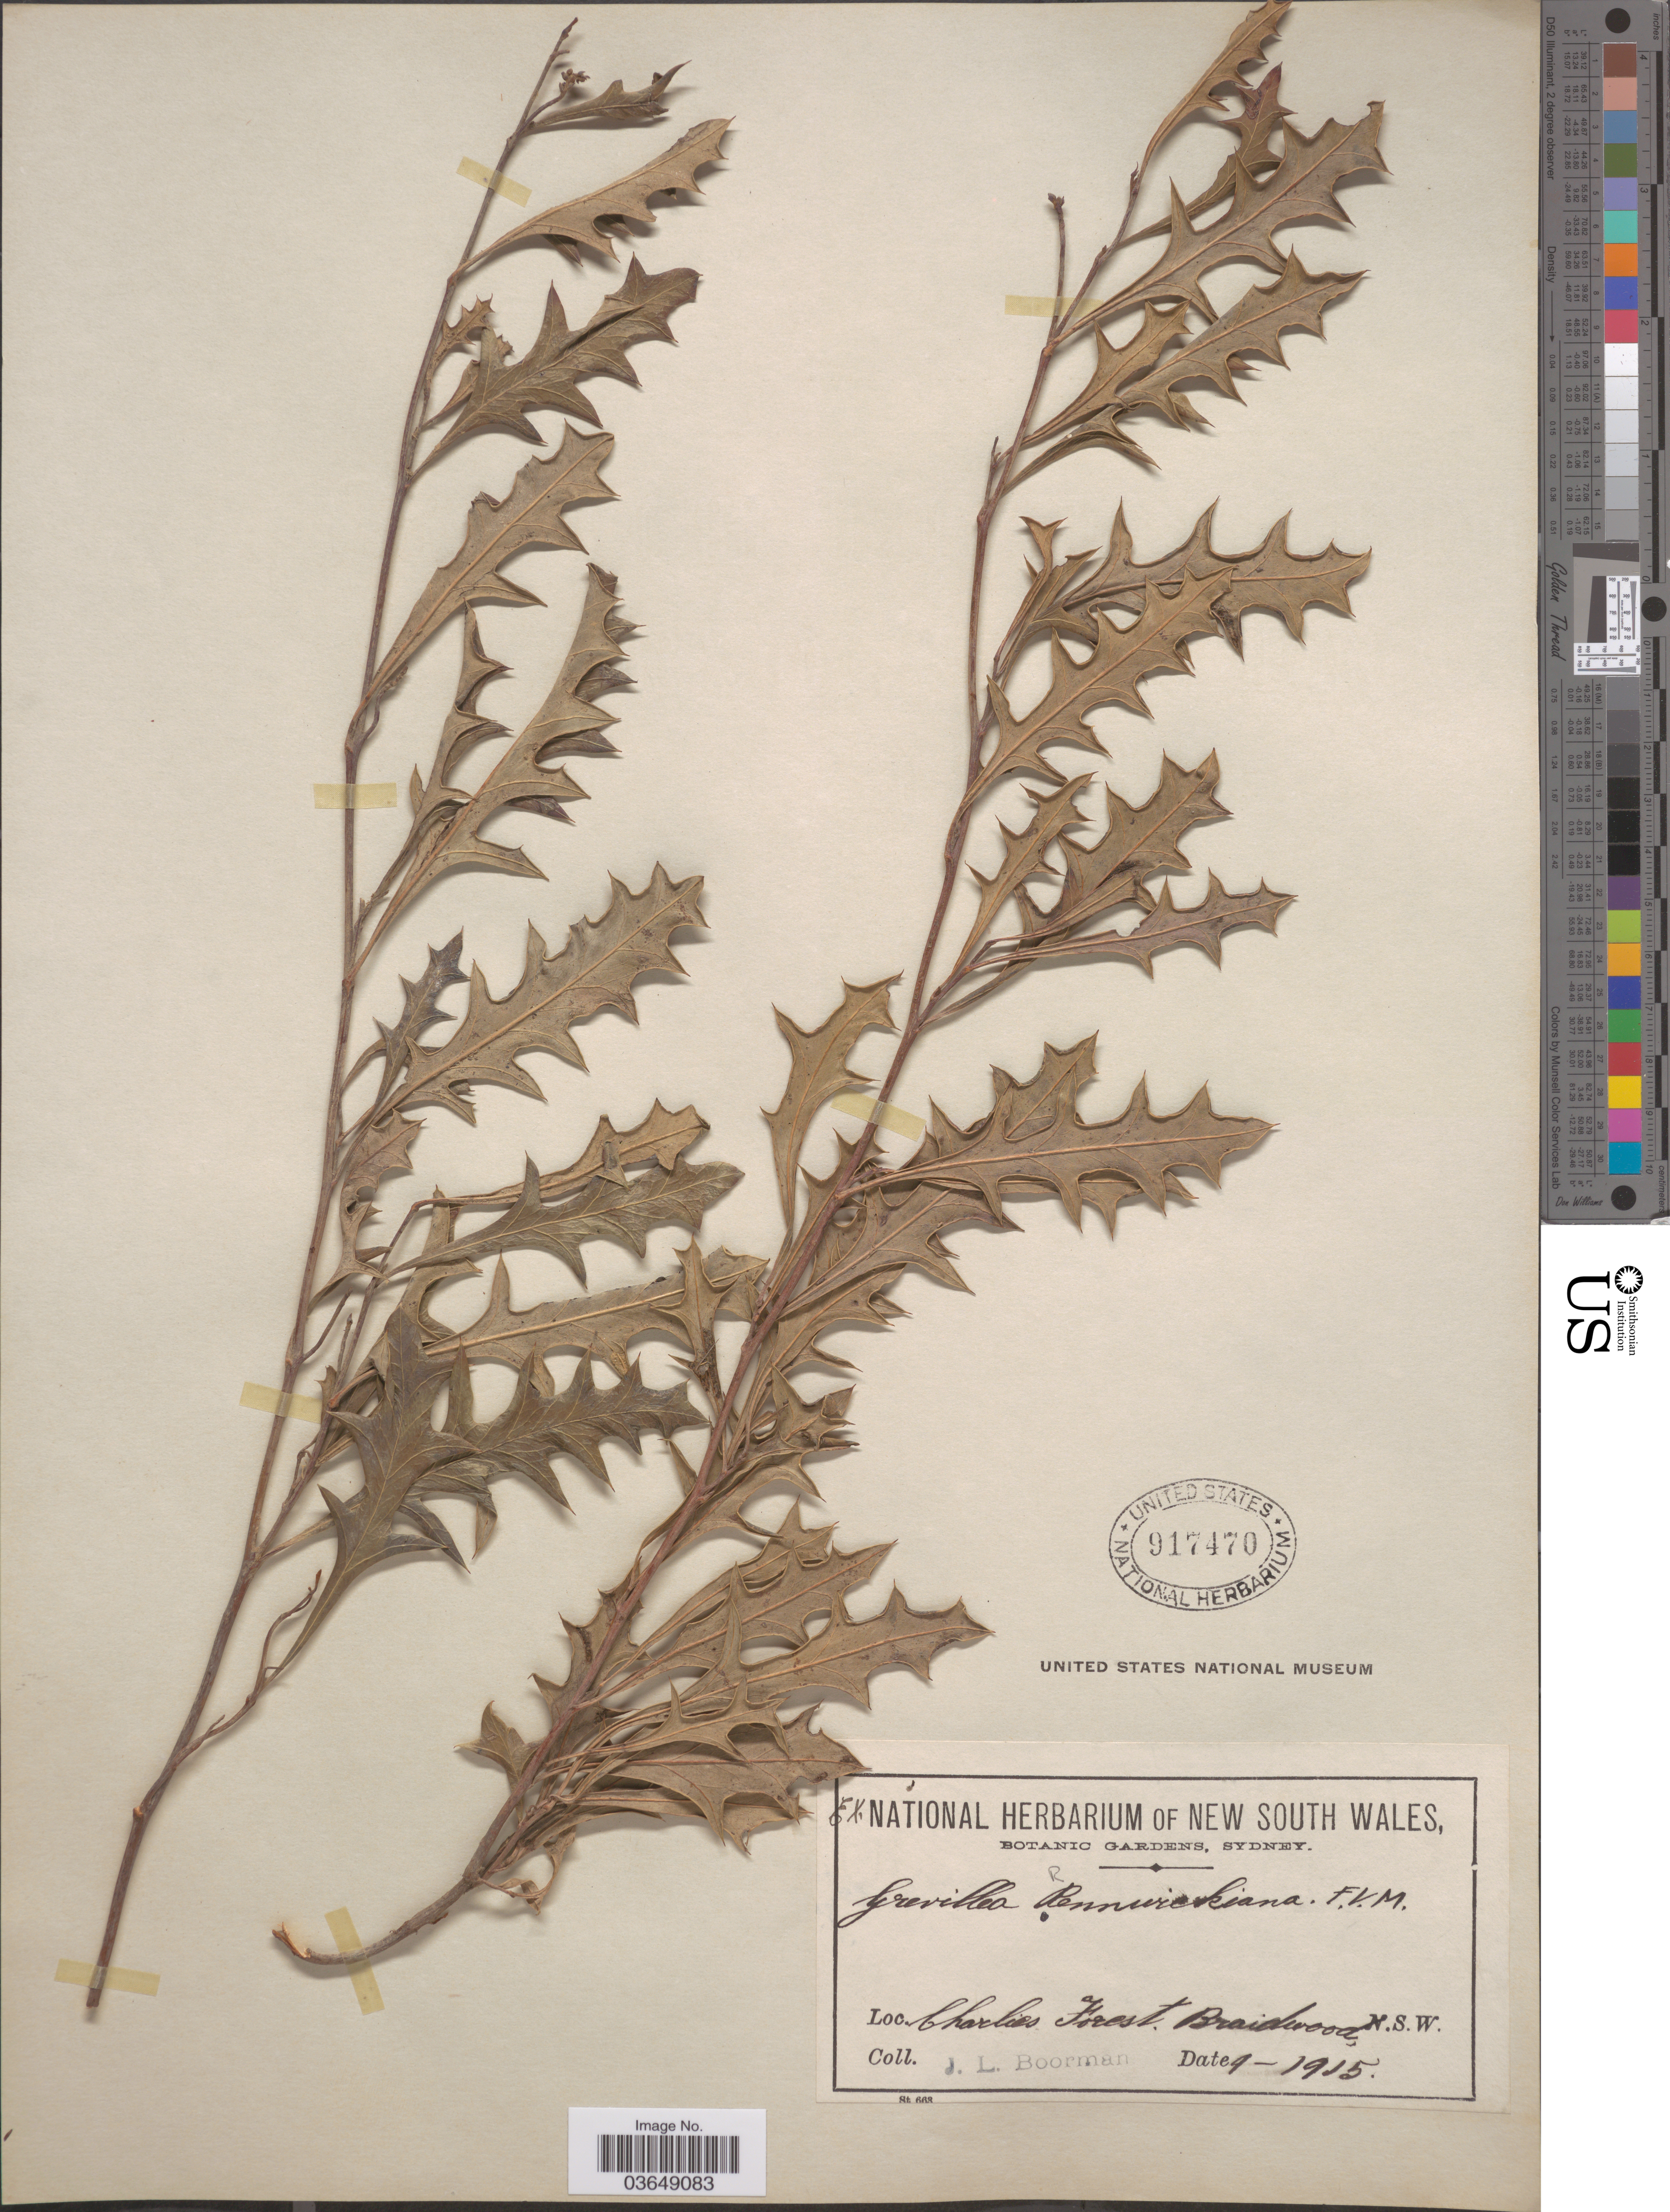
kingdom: Plantae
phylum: Tracheophyta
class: Magnoliopsida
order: Proteales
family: Proteaceae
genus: Grevillea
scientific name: Grevillea rennurckiana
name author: F. V. M.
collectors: J. Boorman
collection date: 1915-09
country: Australia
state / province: New South Wales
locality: Charlies Forest. Braidwood.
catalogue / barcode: US 917470